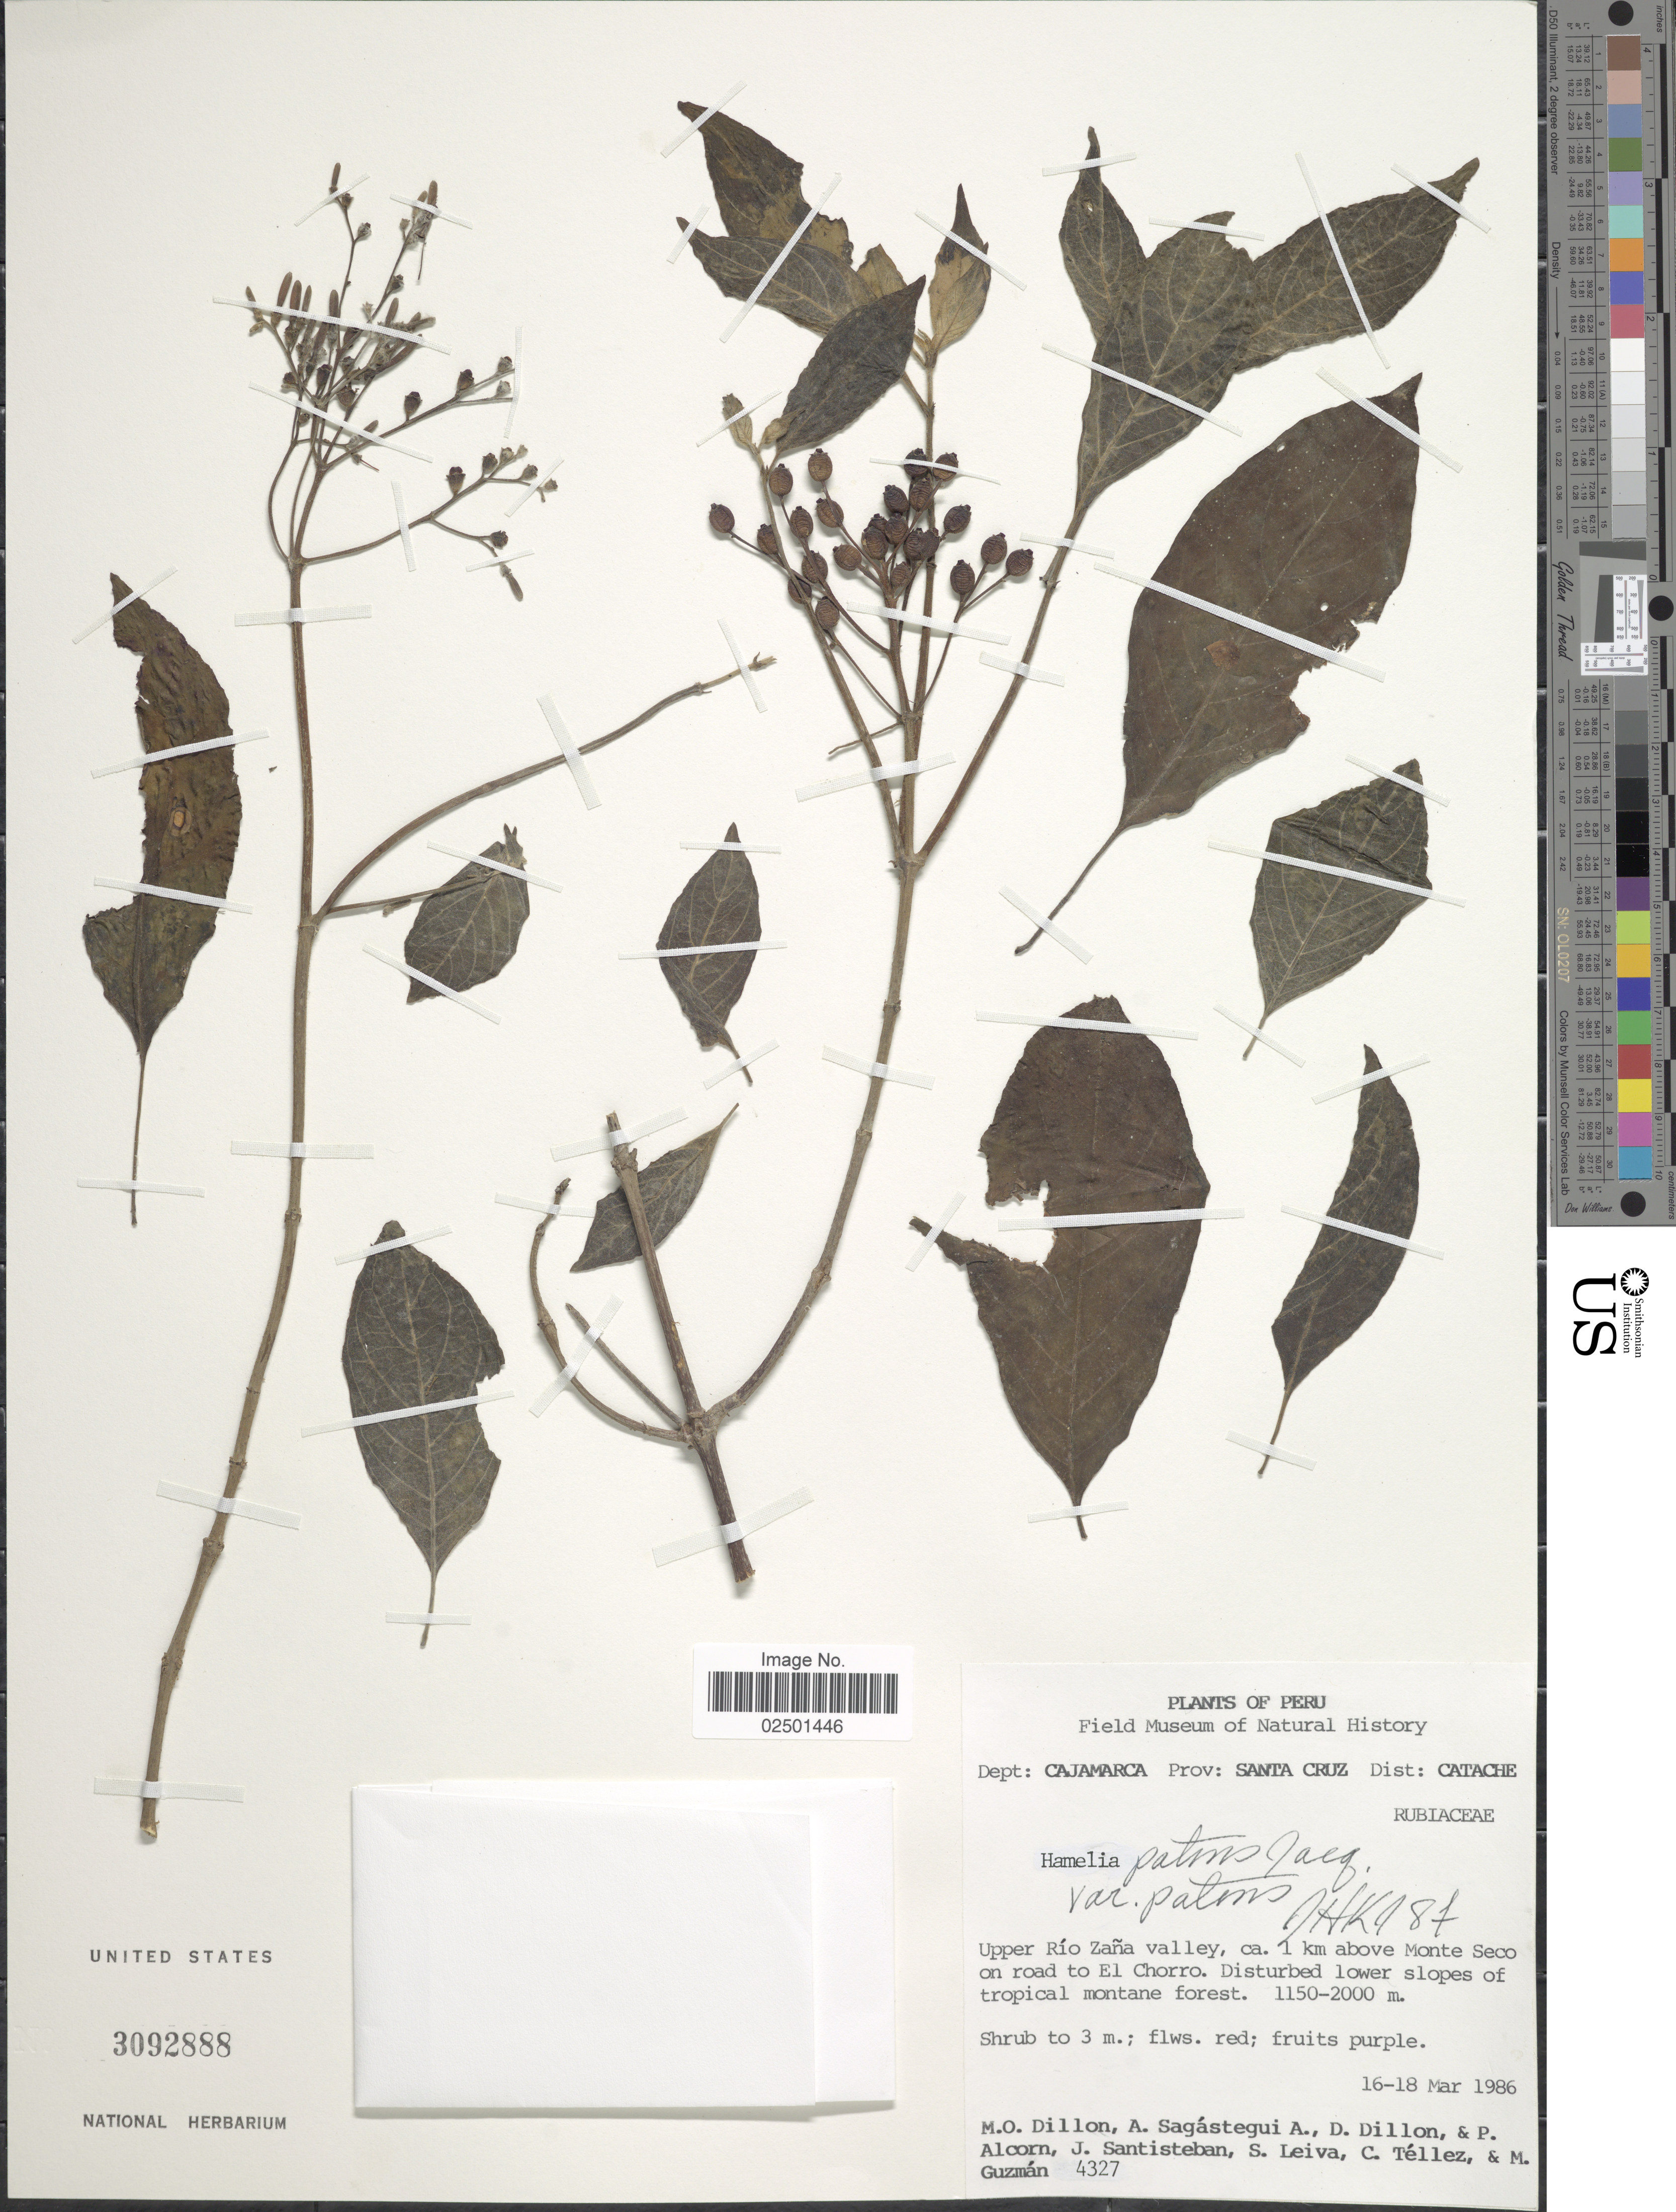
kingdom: Plantae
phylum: Tracheophyta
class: Magnoliopsida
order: Gentianales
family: Rubiaceae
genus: Hamelia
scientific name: Hamelia patens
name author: Jacq.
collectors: M. O. Dillon, A. Sagástegui A., D. Dillon, P. Alcorn & et al.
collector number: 4327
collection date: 1986-03-16/1986-03-18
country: Peru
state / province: Cajamarca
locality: Dept: Cajamarca. Prov: Santa Cruz. Dist: Catache. Upper Rio Zana valley, ca. 1 km above Monte Seco on road to El Chorro.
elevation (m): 1150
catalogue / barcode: US 3092888